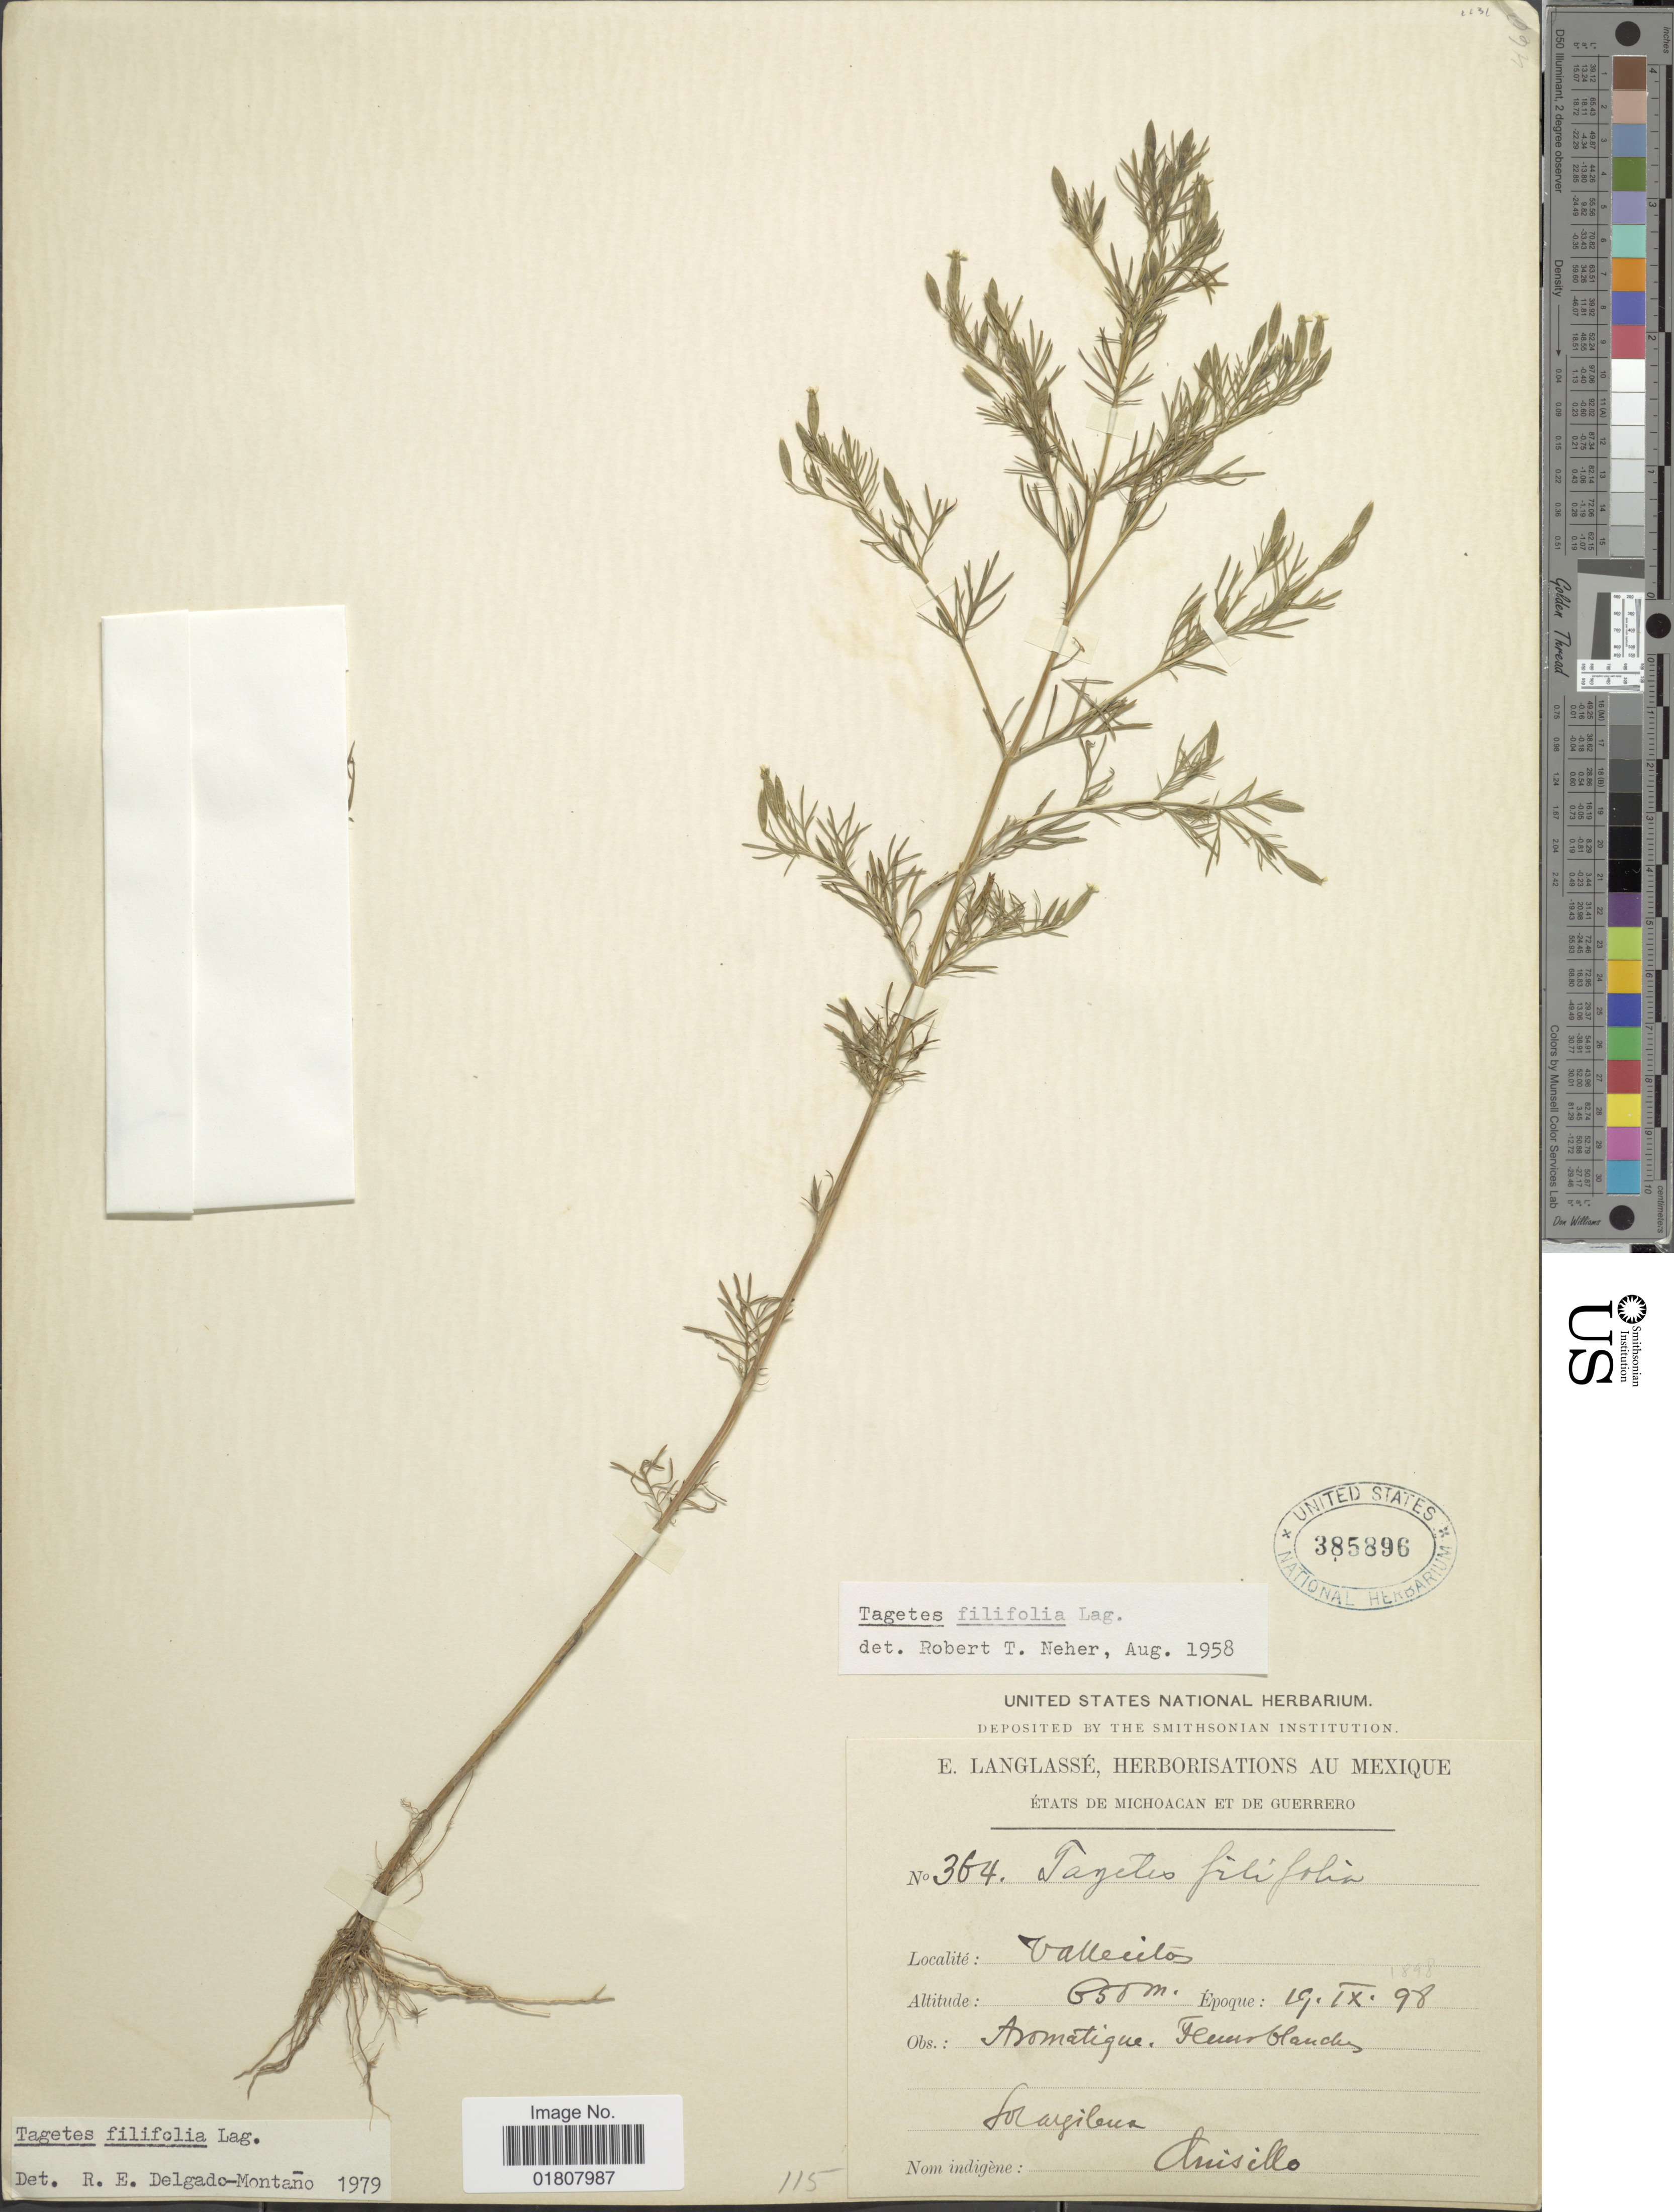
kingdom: Plantae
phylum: Tracheophyta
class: Magnoliopsida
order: Asterales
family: Asteraceae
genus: Tagetes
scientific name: Tagetes filifolia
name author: Lag.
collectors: E. Langlassé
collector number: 364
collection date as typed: Transcribed d/m/y: 19/9/98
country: Mexico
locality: Etats de Michoacan et de Guerrero, Vallecitos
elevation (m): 650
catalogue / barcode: US 385896